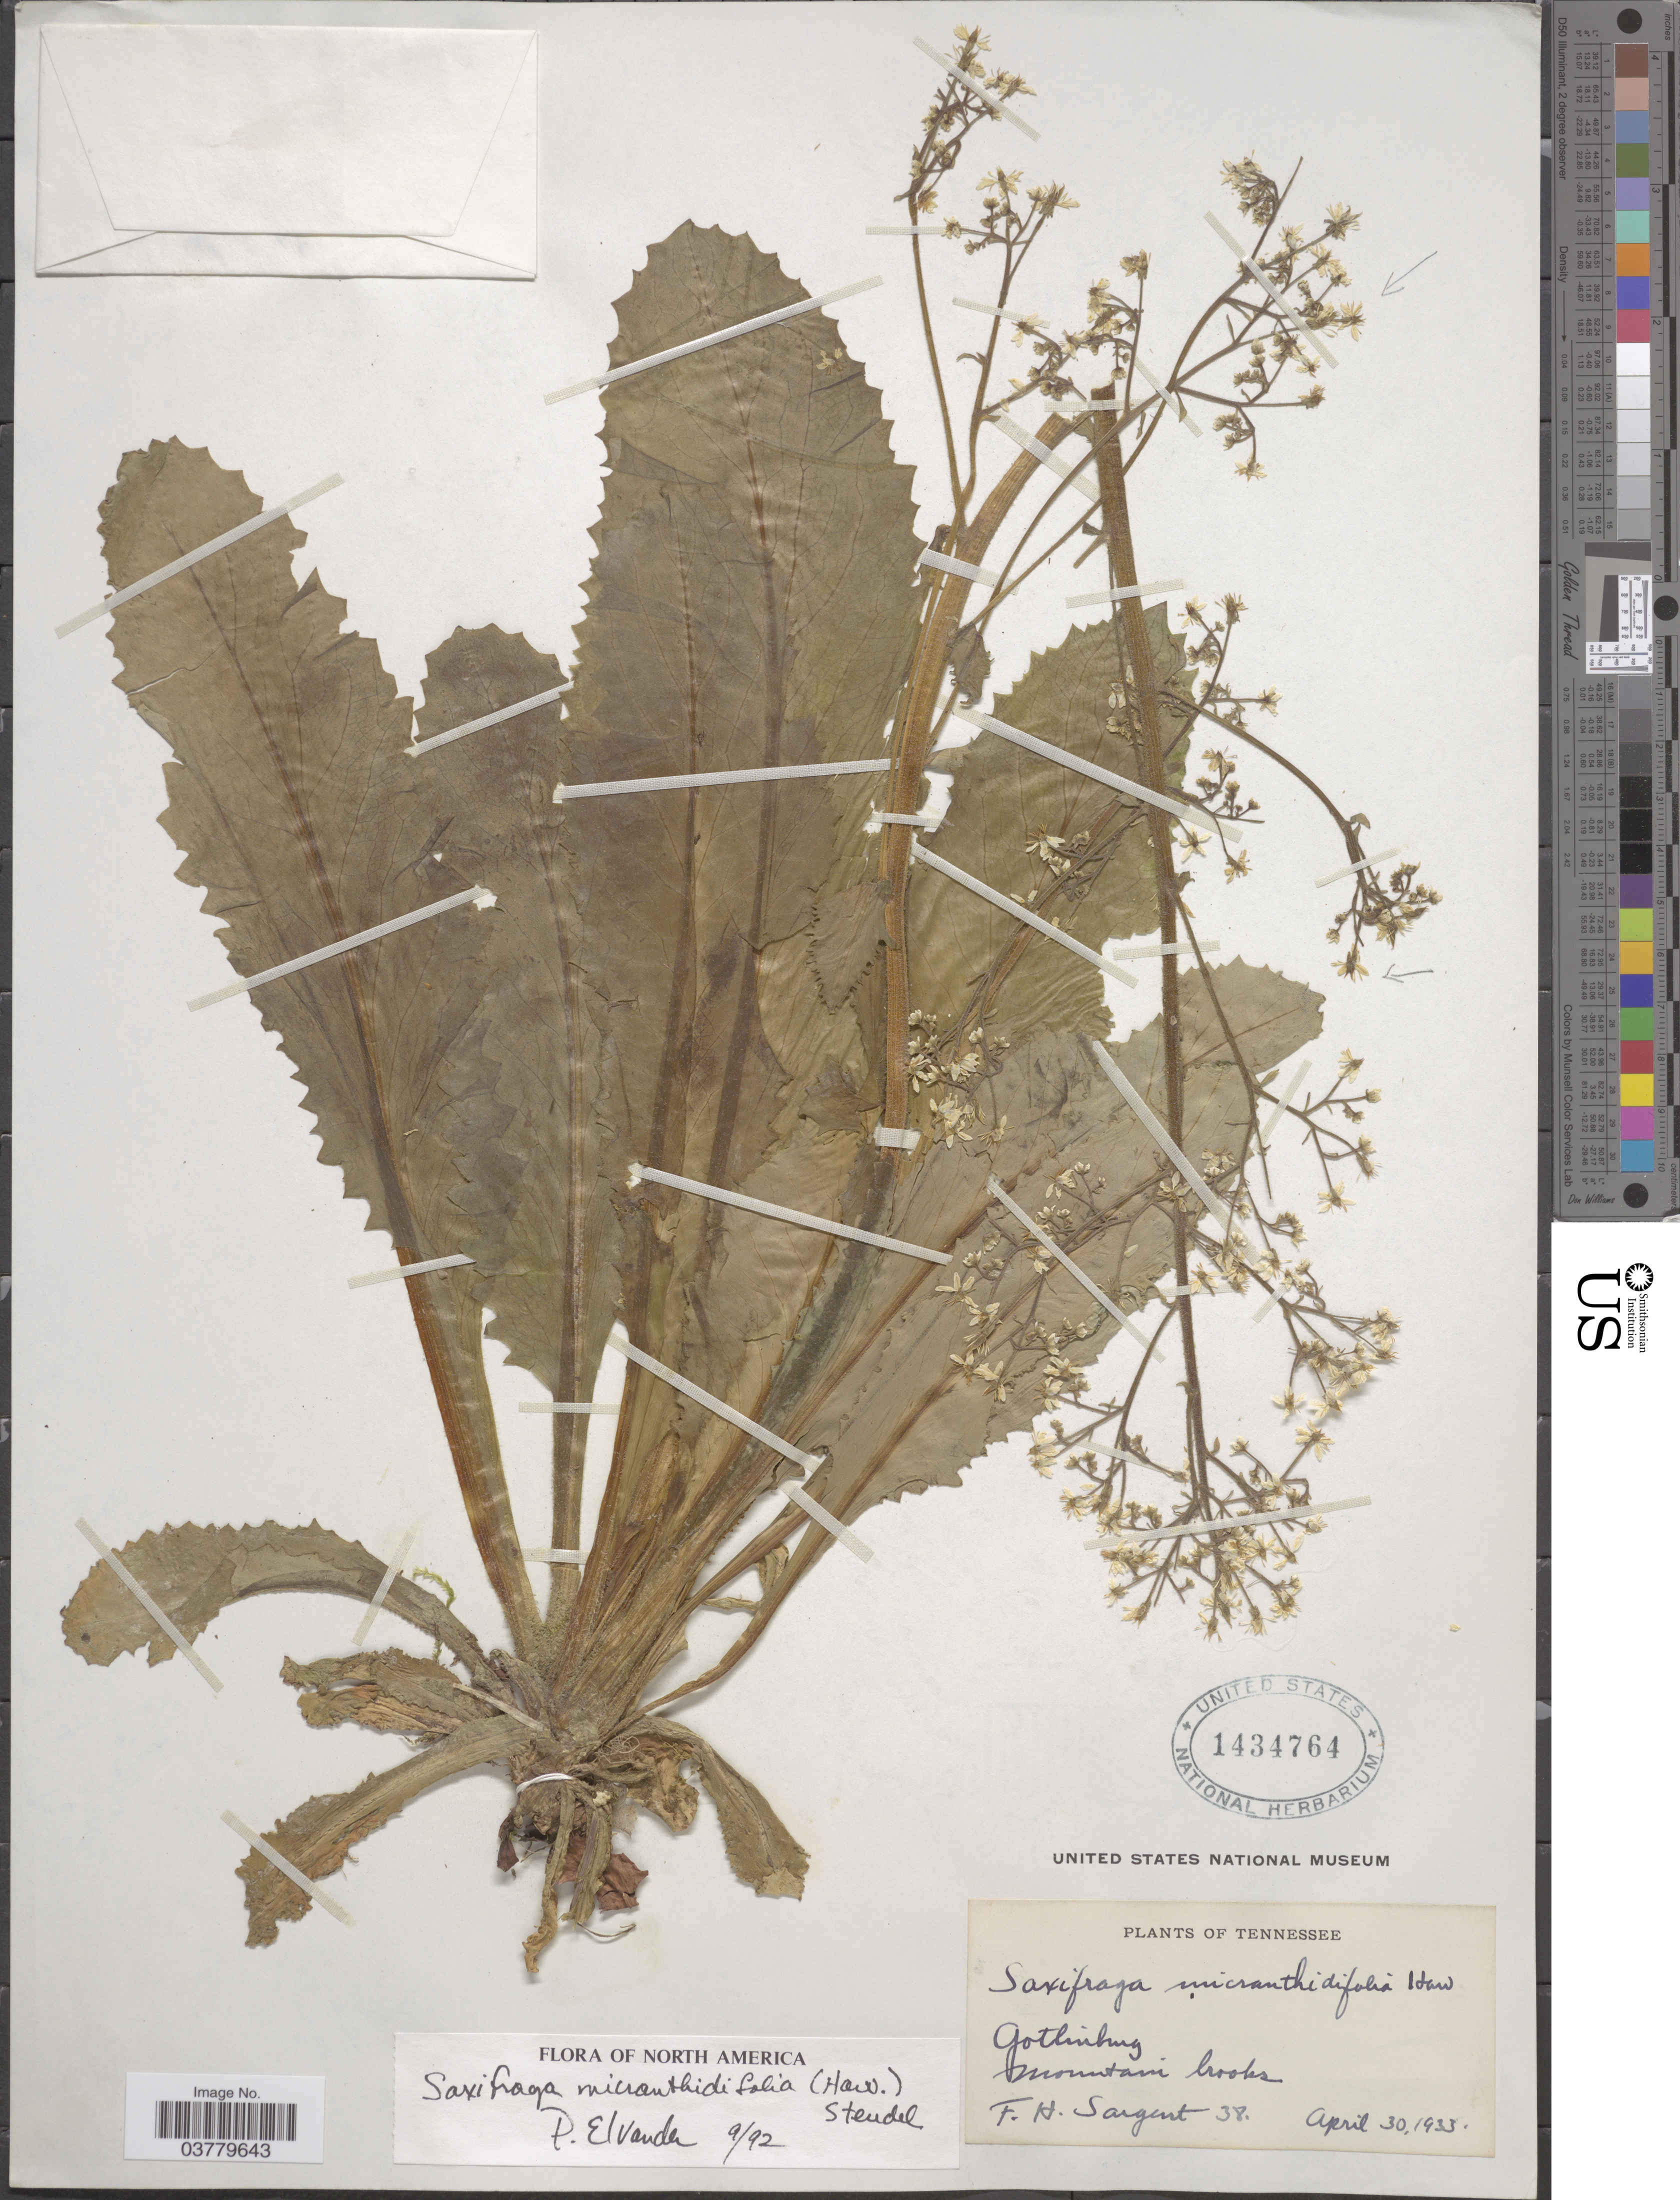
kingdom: Plantae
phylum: Tracheophyta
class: Magnoliopsida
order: Saxifragales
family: Saxifragaceae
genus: Micranthes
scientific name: Micranthes micranthidifolia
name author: (Haw.) Small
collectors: F. H. Sargent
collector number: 38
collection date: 1933-04-30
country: United States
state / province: Tennessee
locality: Gatlinburg. Mountain brooks.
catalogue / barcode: US 1434764